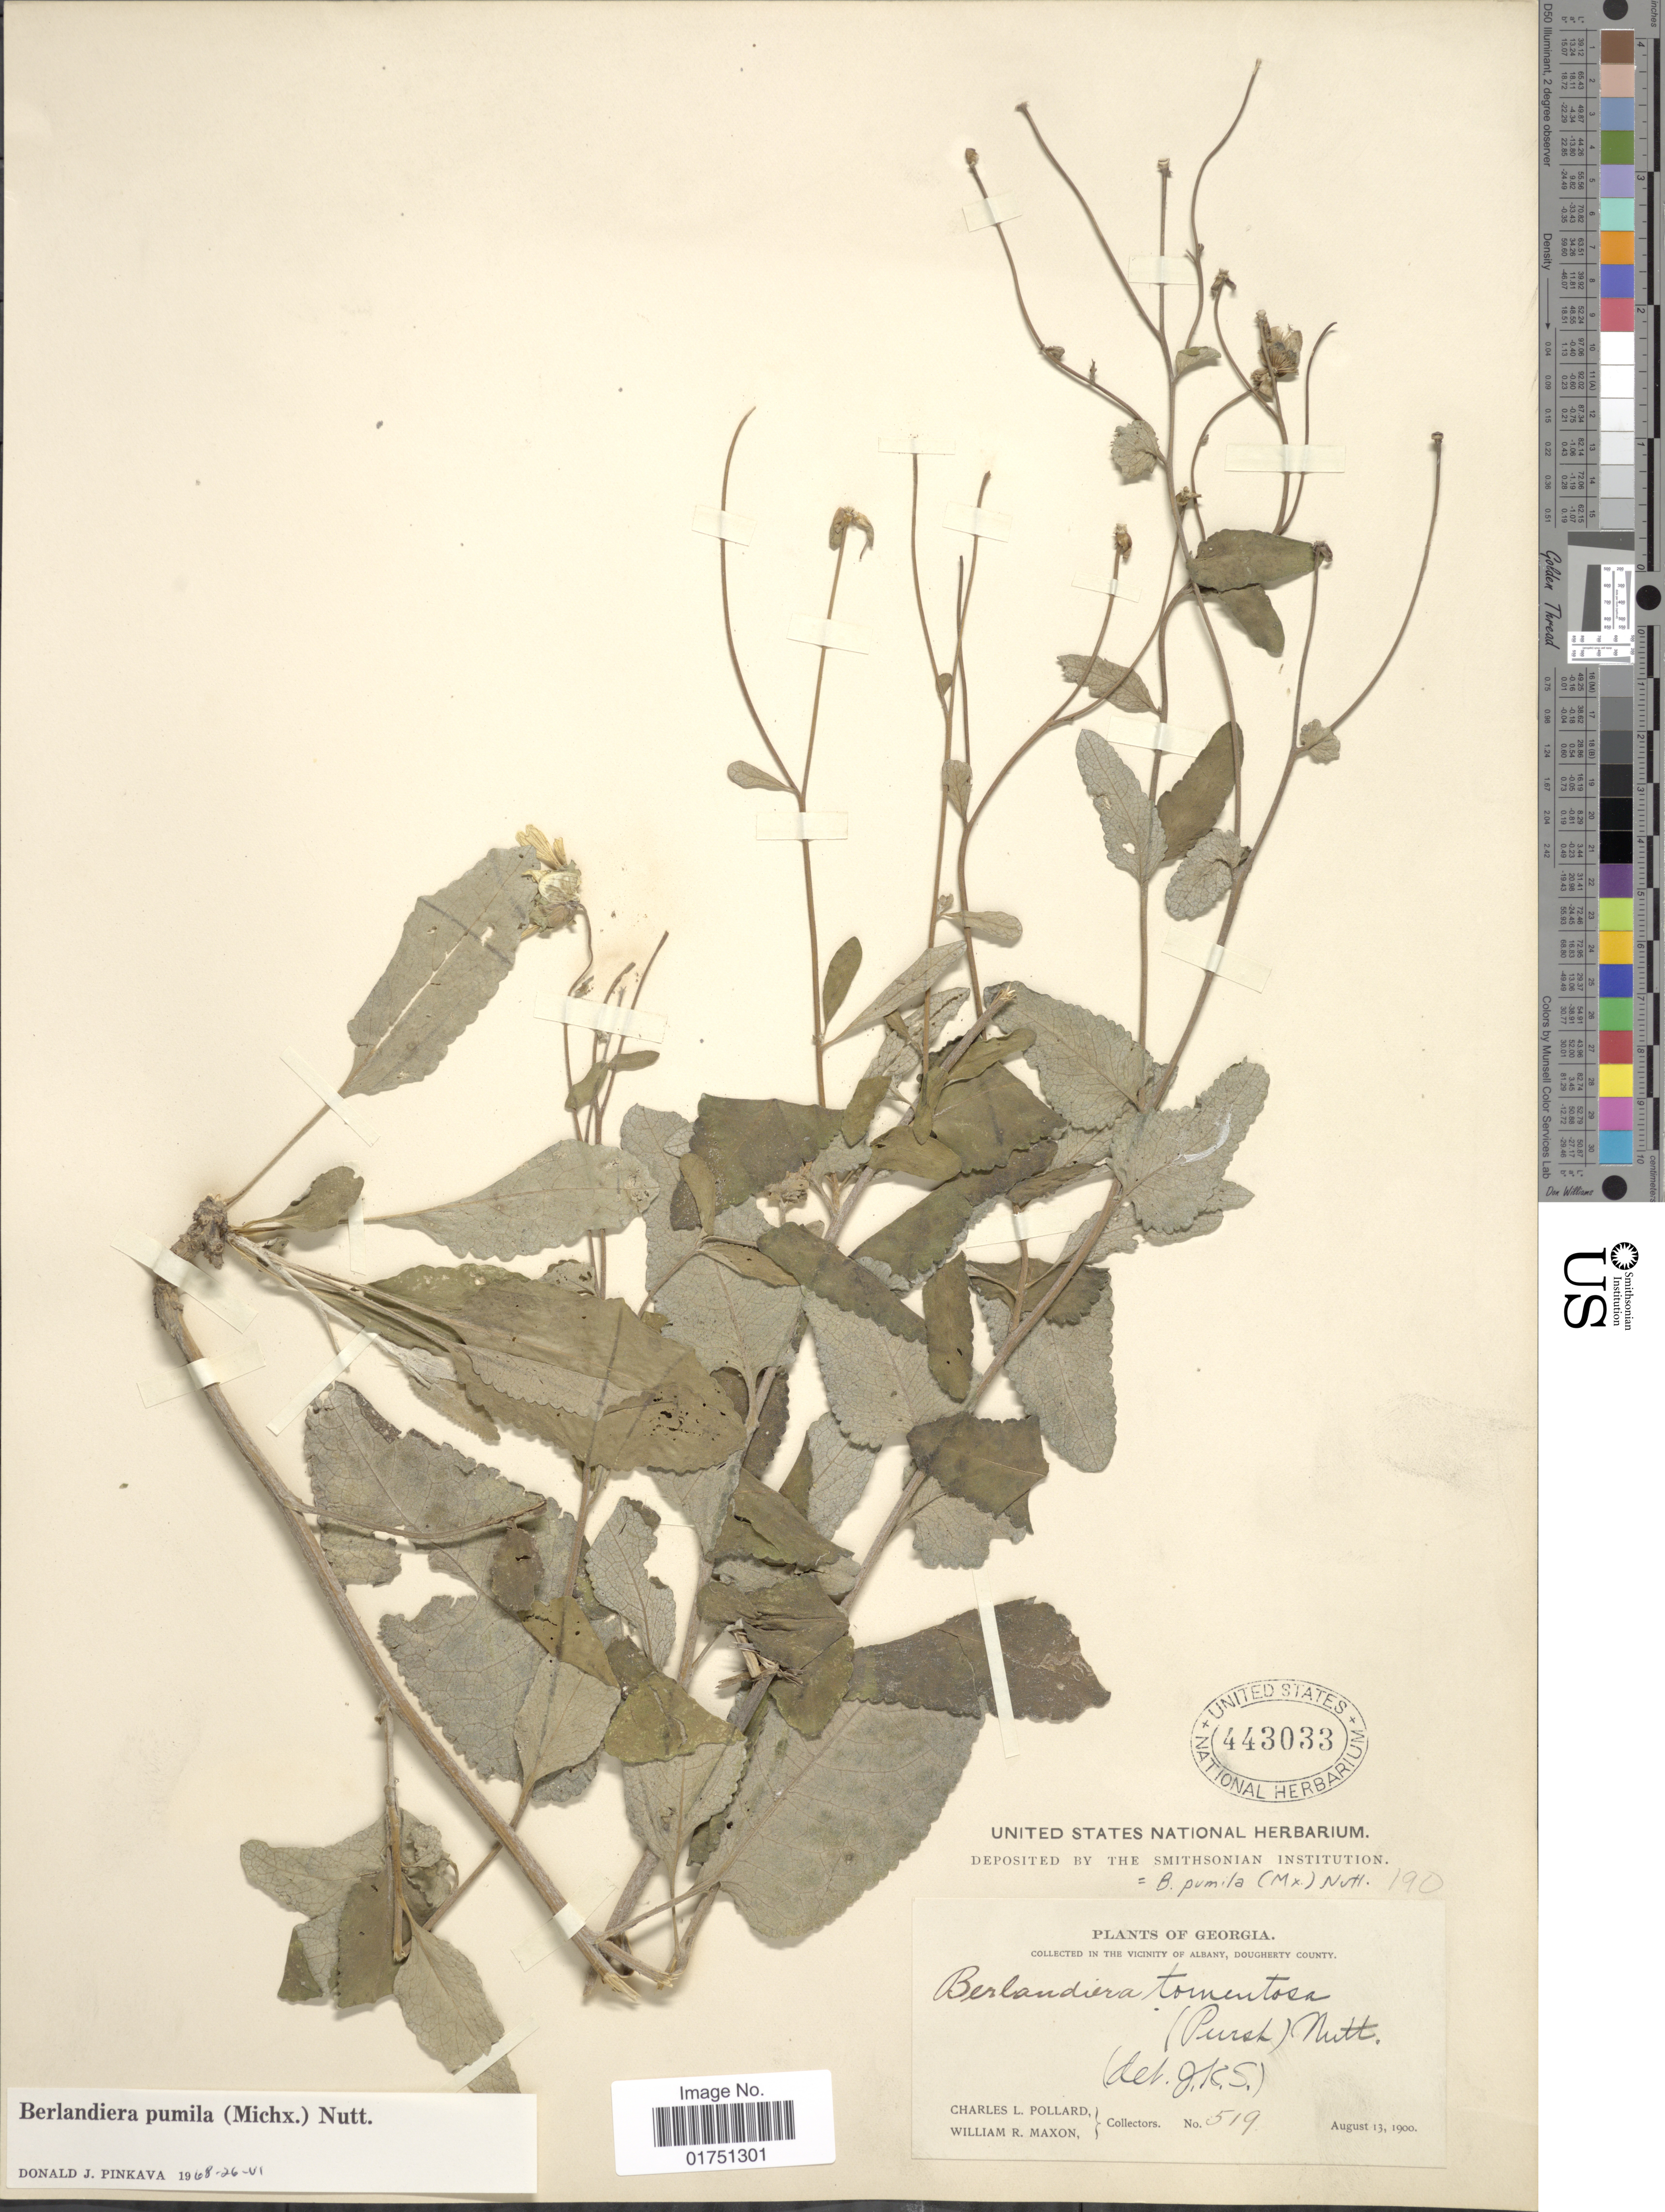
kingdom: Plantae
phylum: Tracheophyta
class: Magnoliopsida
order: Asterales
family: Asteraceae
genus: Berlandiera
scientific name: Berlandiera pumila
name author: (Michx.) Nutt.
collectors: C. L. Pollard & W. R. Maxon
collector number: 519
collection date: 1900-08-13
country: United States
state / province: Georgia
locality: In the vicinity of Albany, Dougherty County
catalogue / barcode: US 443033